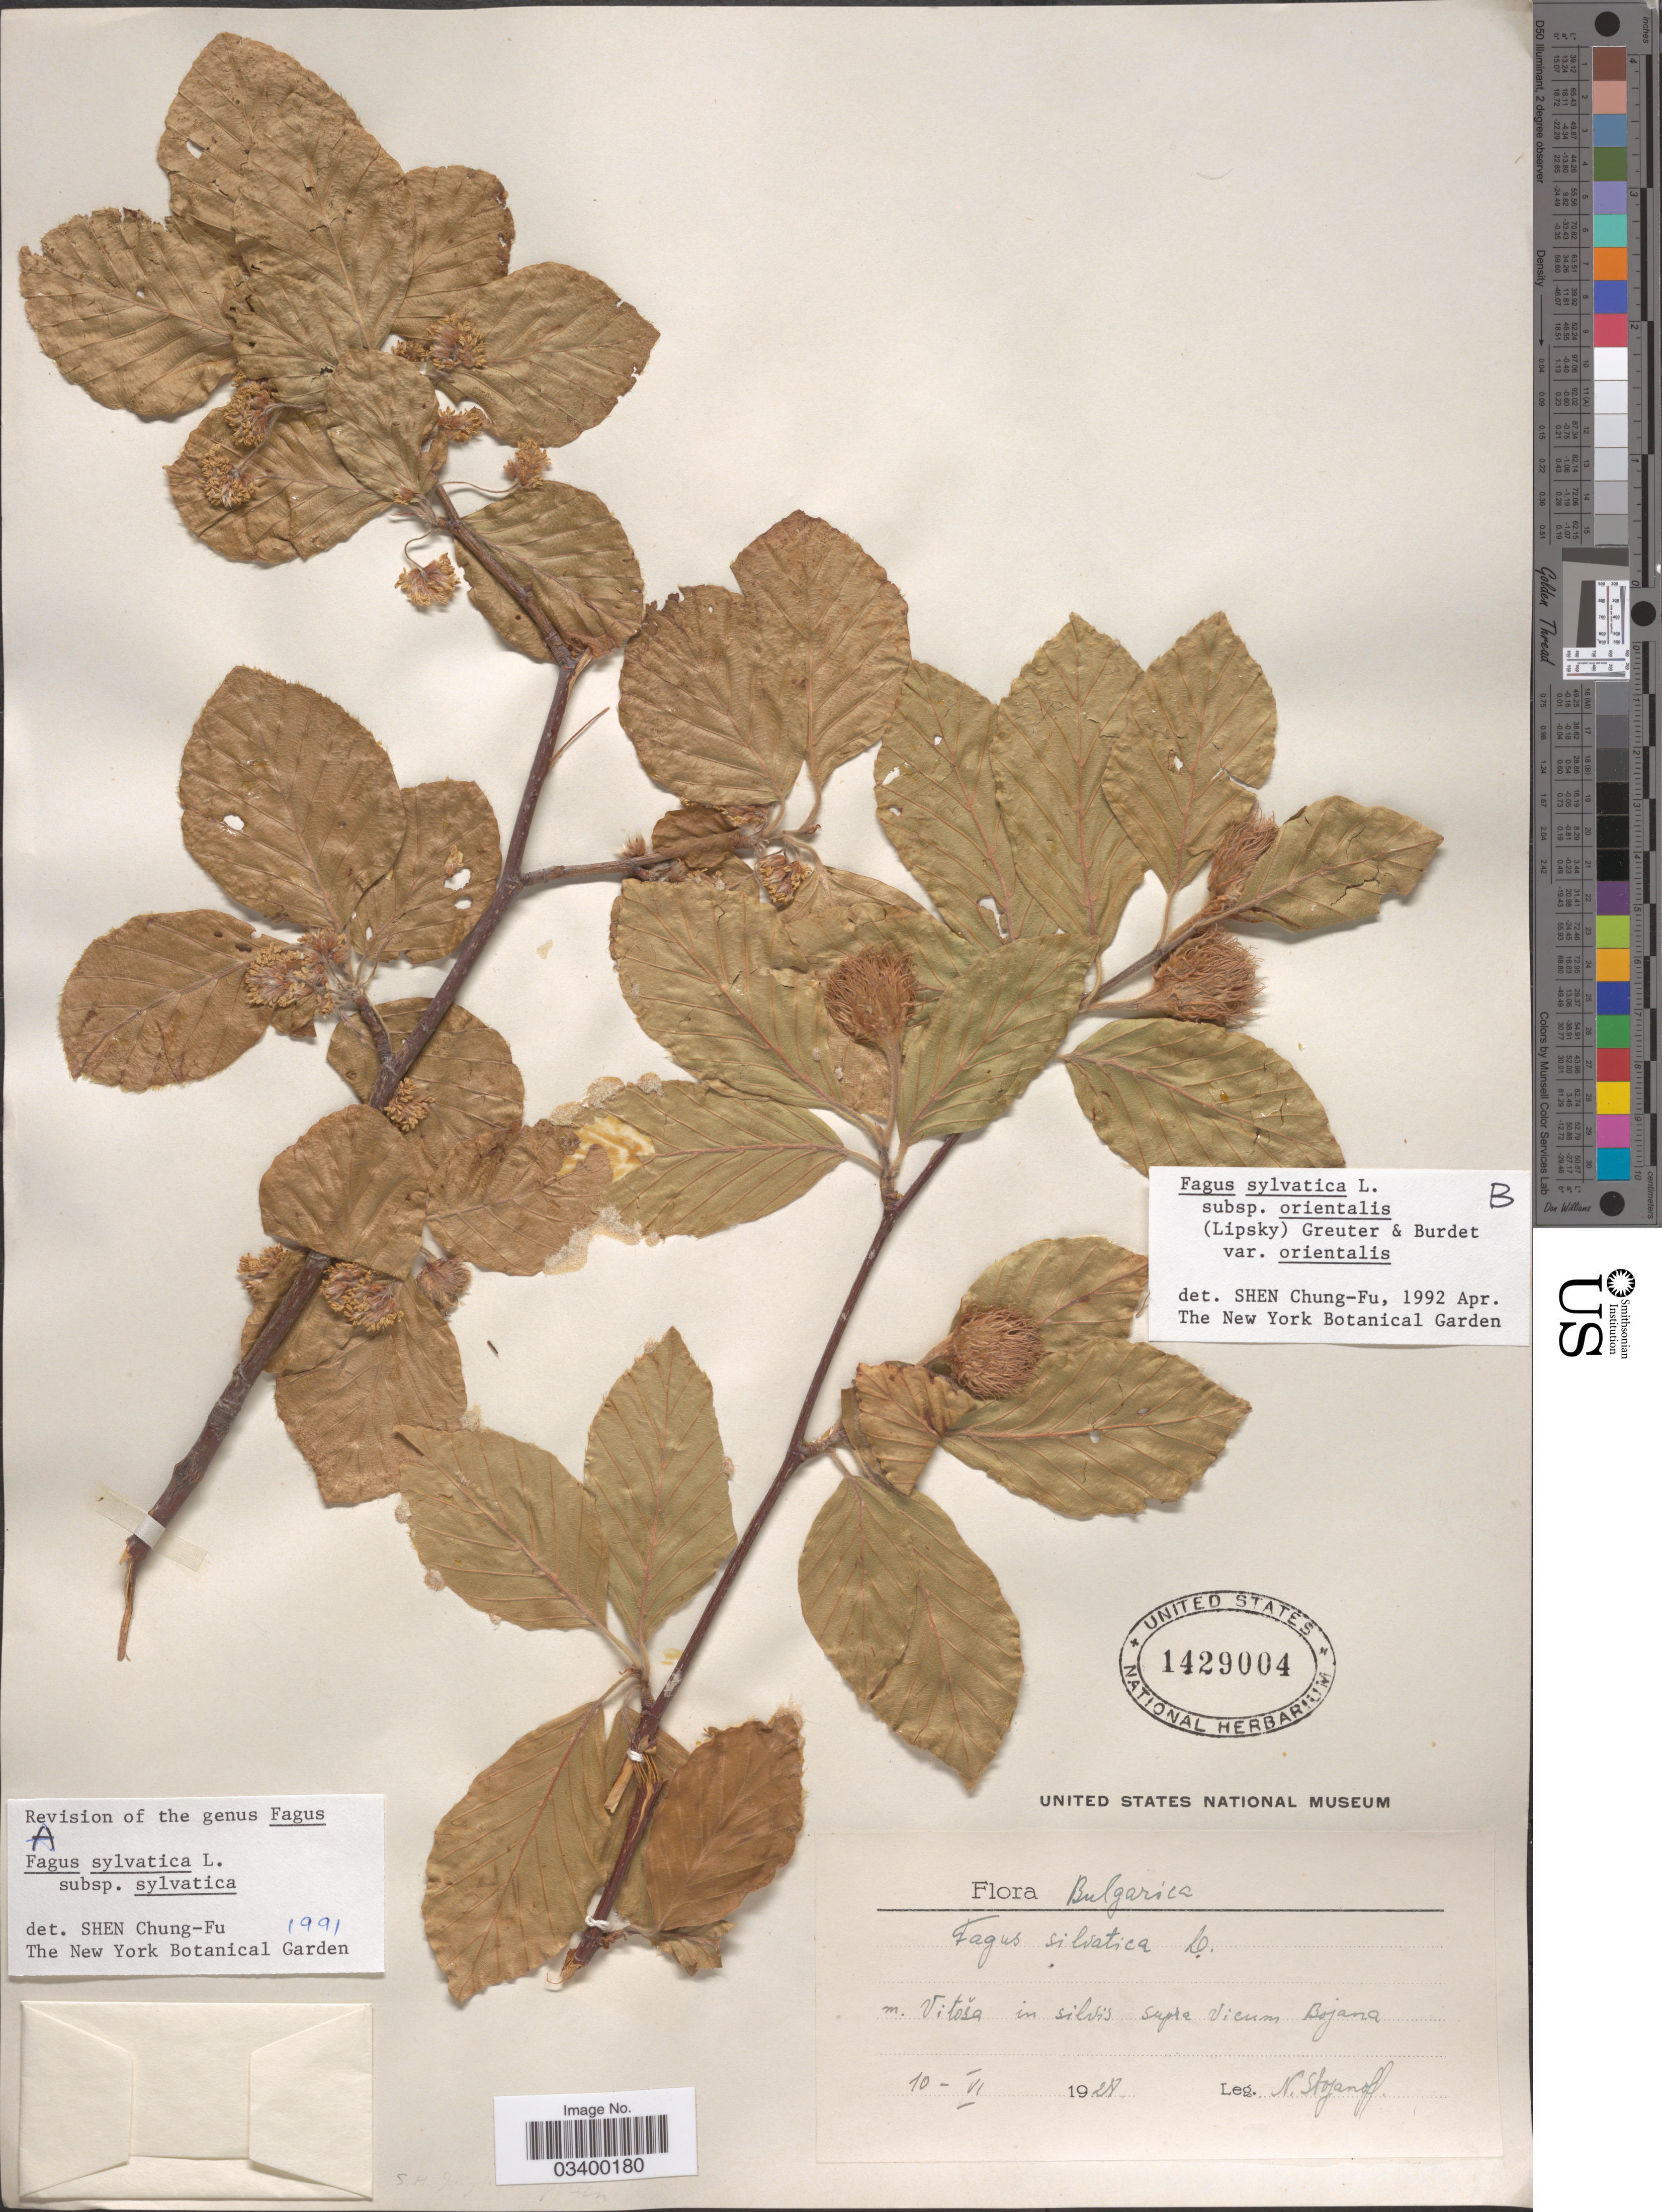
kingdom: Plantae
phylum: Tracheophyta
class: Magnoliopsida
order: Fagales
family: Fagaceae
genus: Fagus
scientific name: Fagus orientalis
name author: Lipsky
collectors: N. Stojanoff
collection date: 1928-06-10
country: Bulgaria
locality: M. Vitoša in silvis supra Vicum Bojana.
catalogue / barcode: US 1429004